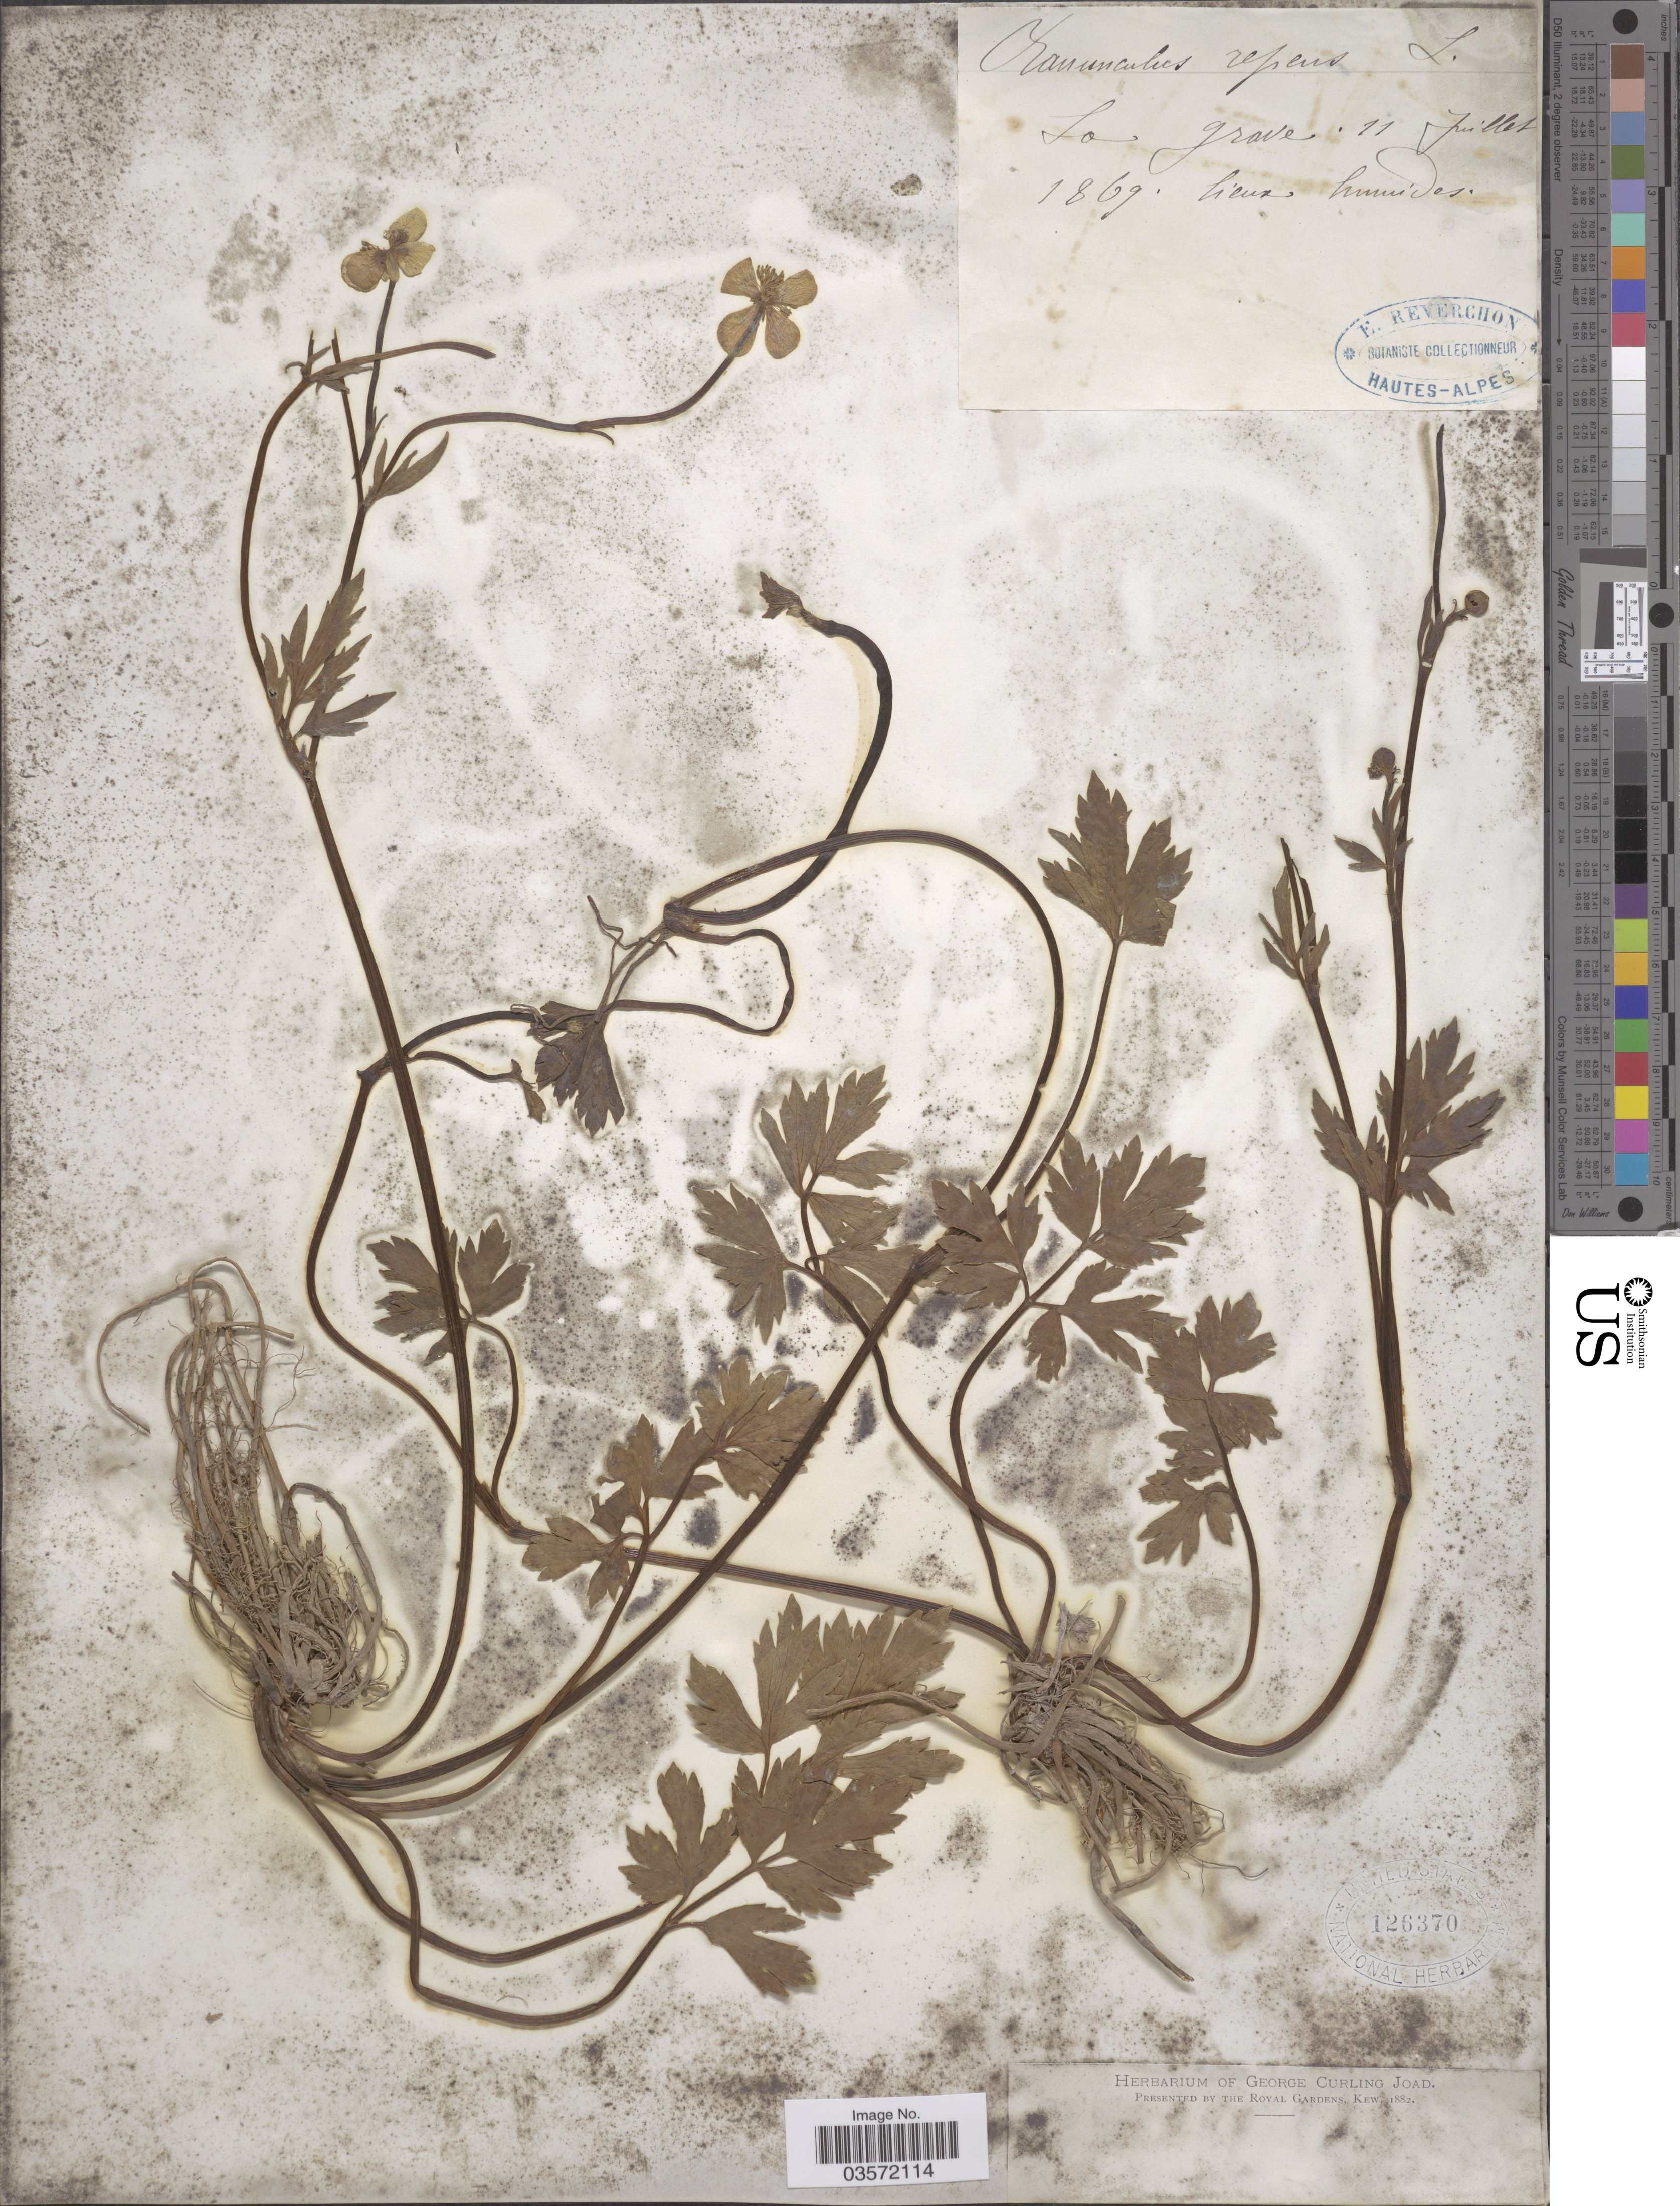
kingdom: Plantae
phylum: Tracheophyta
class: Magnoliopsida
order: Ranunculales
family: Ranunculaceae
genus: Ranunculus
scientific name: Ranunculus repens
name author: L.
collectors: ex herb. George Curling Joad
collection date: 1869-07-11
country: France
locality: La grave. Lieux humides.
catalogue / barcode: US 126370